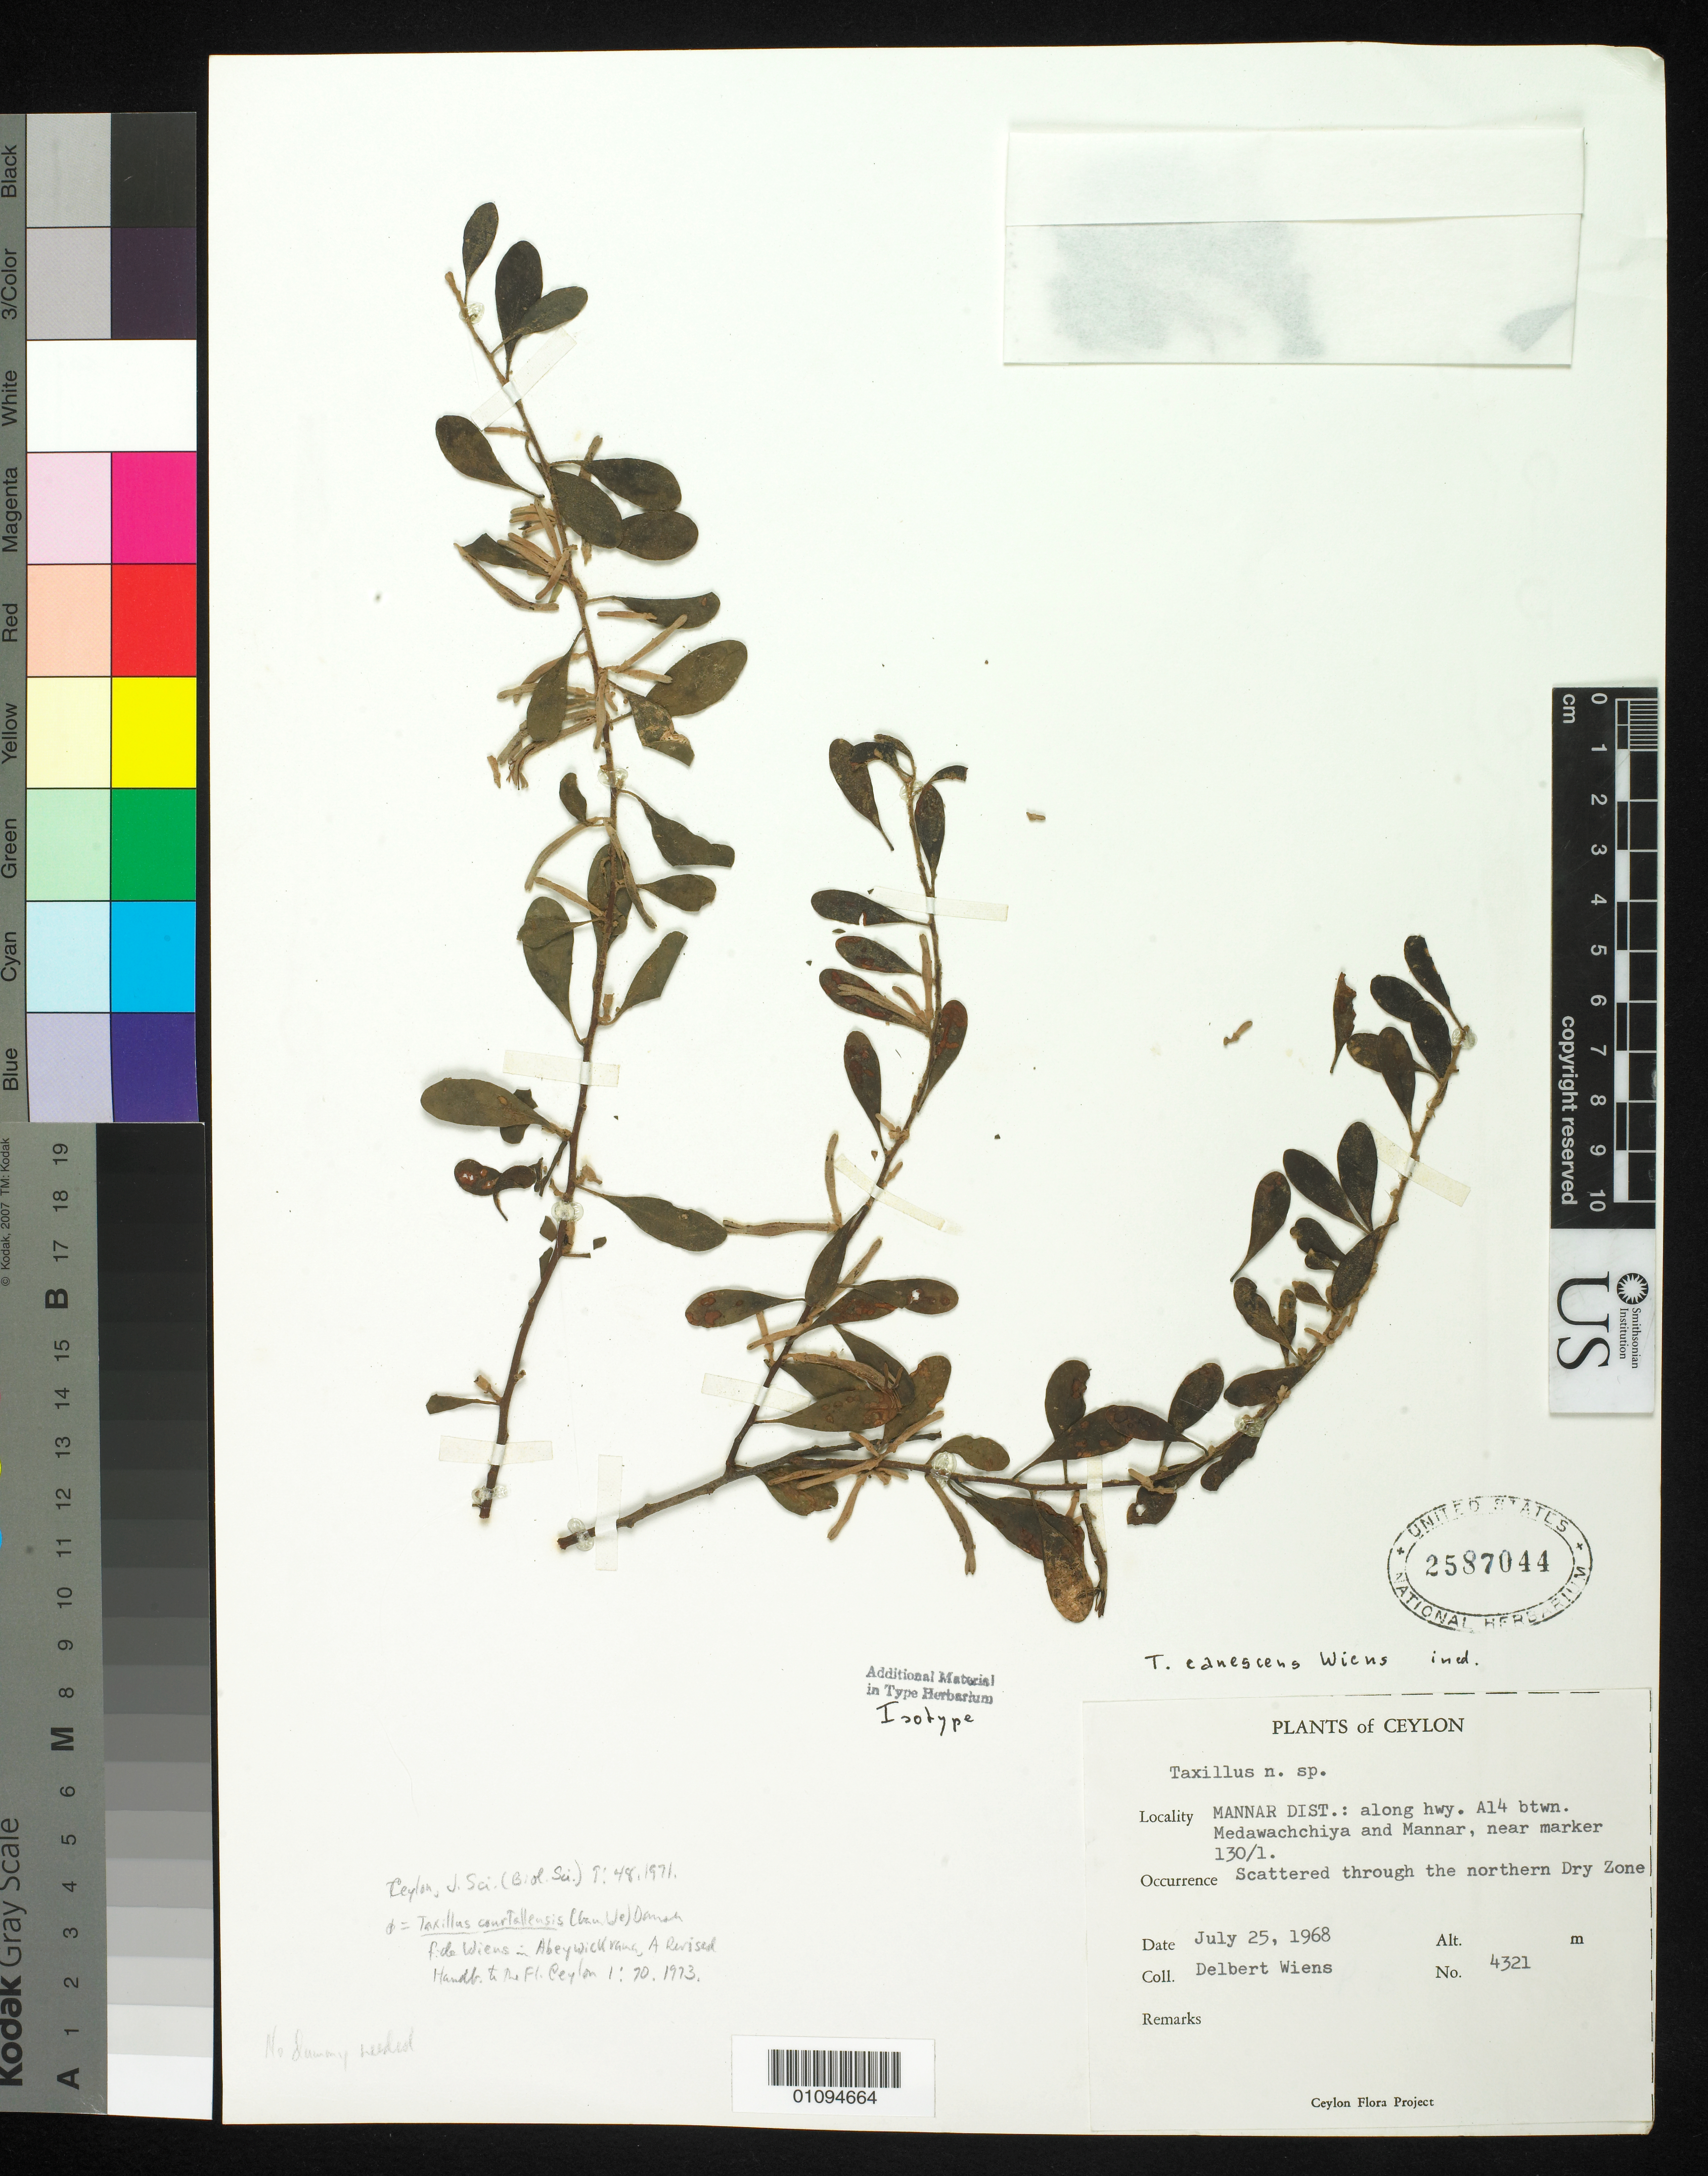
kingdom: Plantae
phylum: Tracheophyta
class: Magnoliopsida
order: Santalales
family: Loranthaceae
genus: Taxillus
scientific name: Taxillus canescens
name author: Wiens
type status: Isotype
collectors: D. Wiens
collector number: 4321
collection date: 1968-07-25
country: Sri Lanka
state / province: Northern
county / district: Mannar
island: Mannar I.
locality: Along hwy. A14 between Medawachchiya and Mannar, near marker 130/1.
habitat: Scattered through the northern Dry Zone.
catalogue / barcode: US 2587044